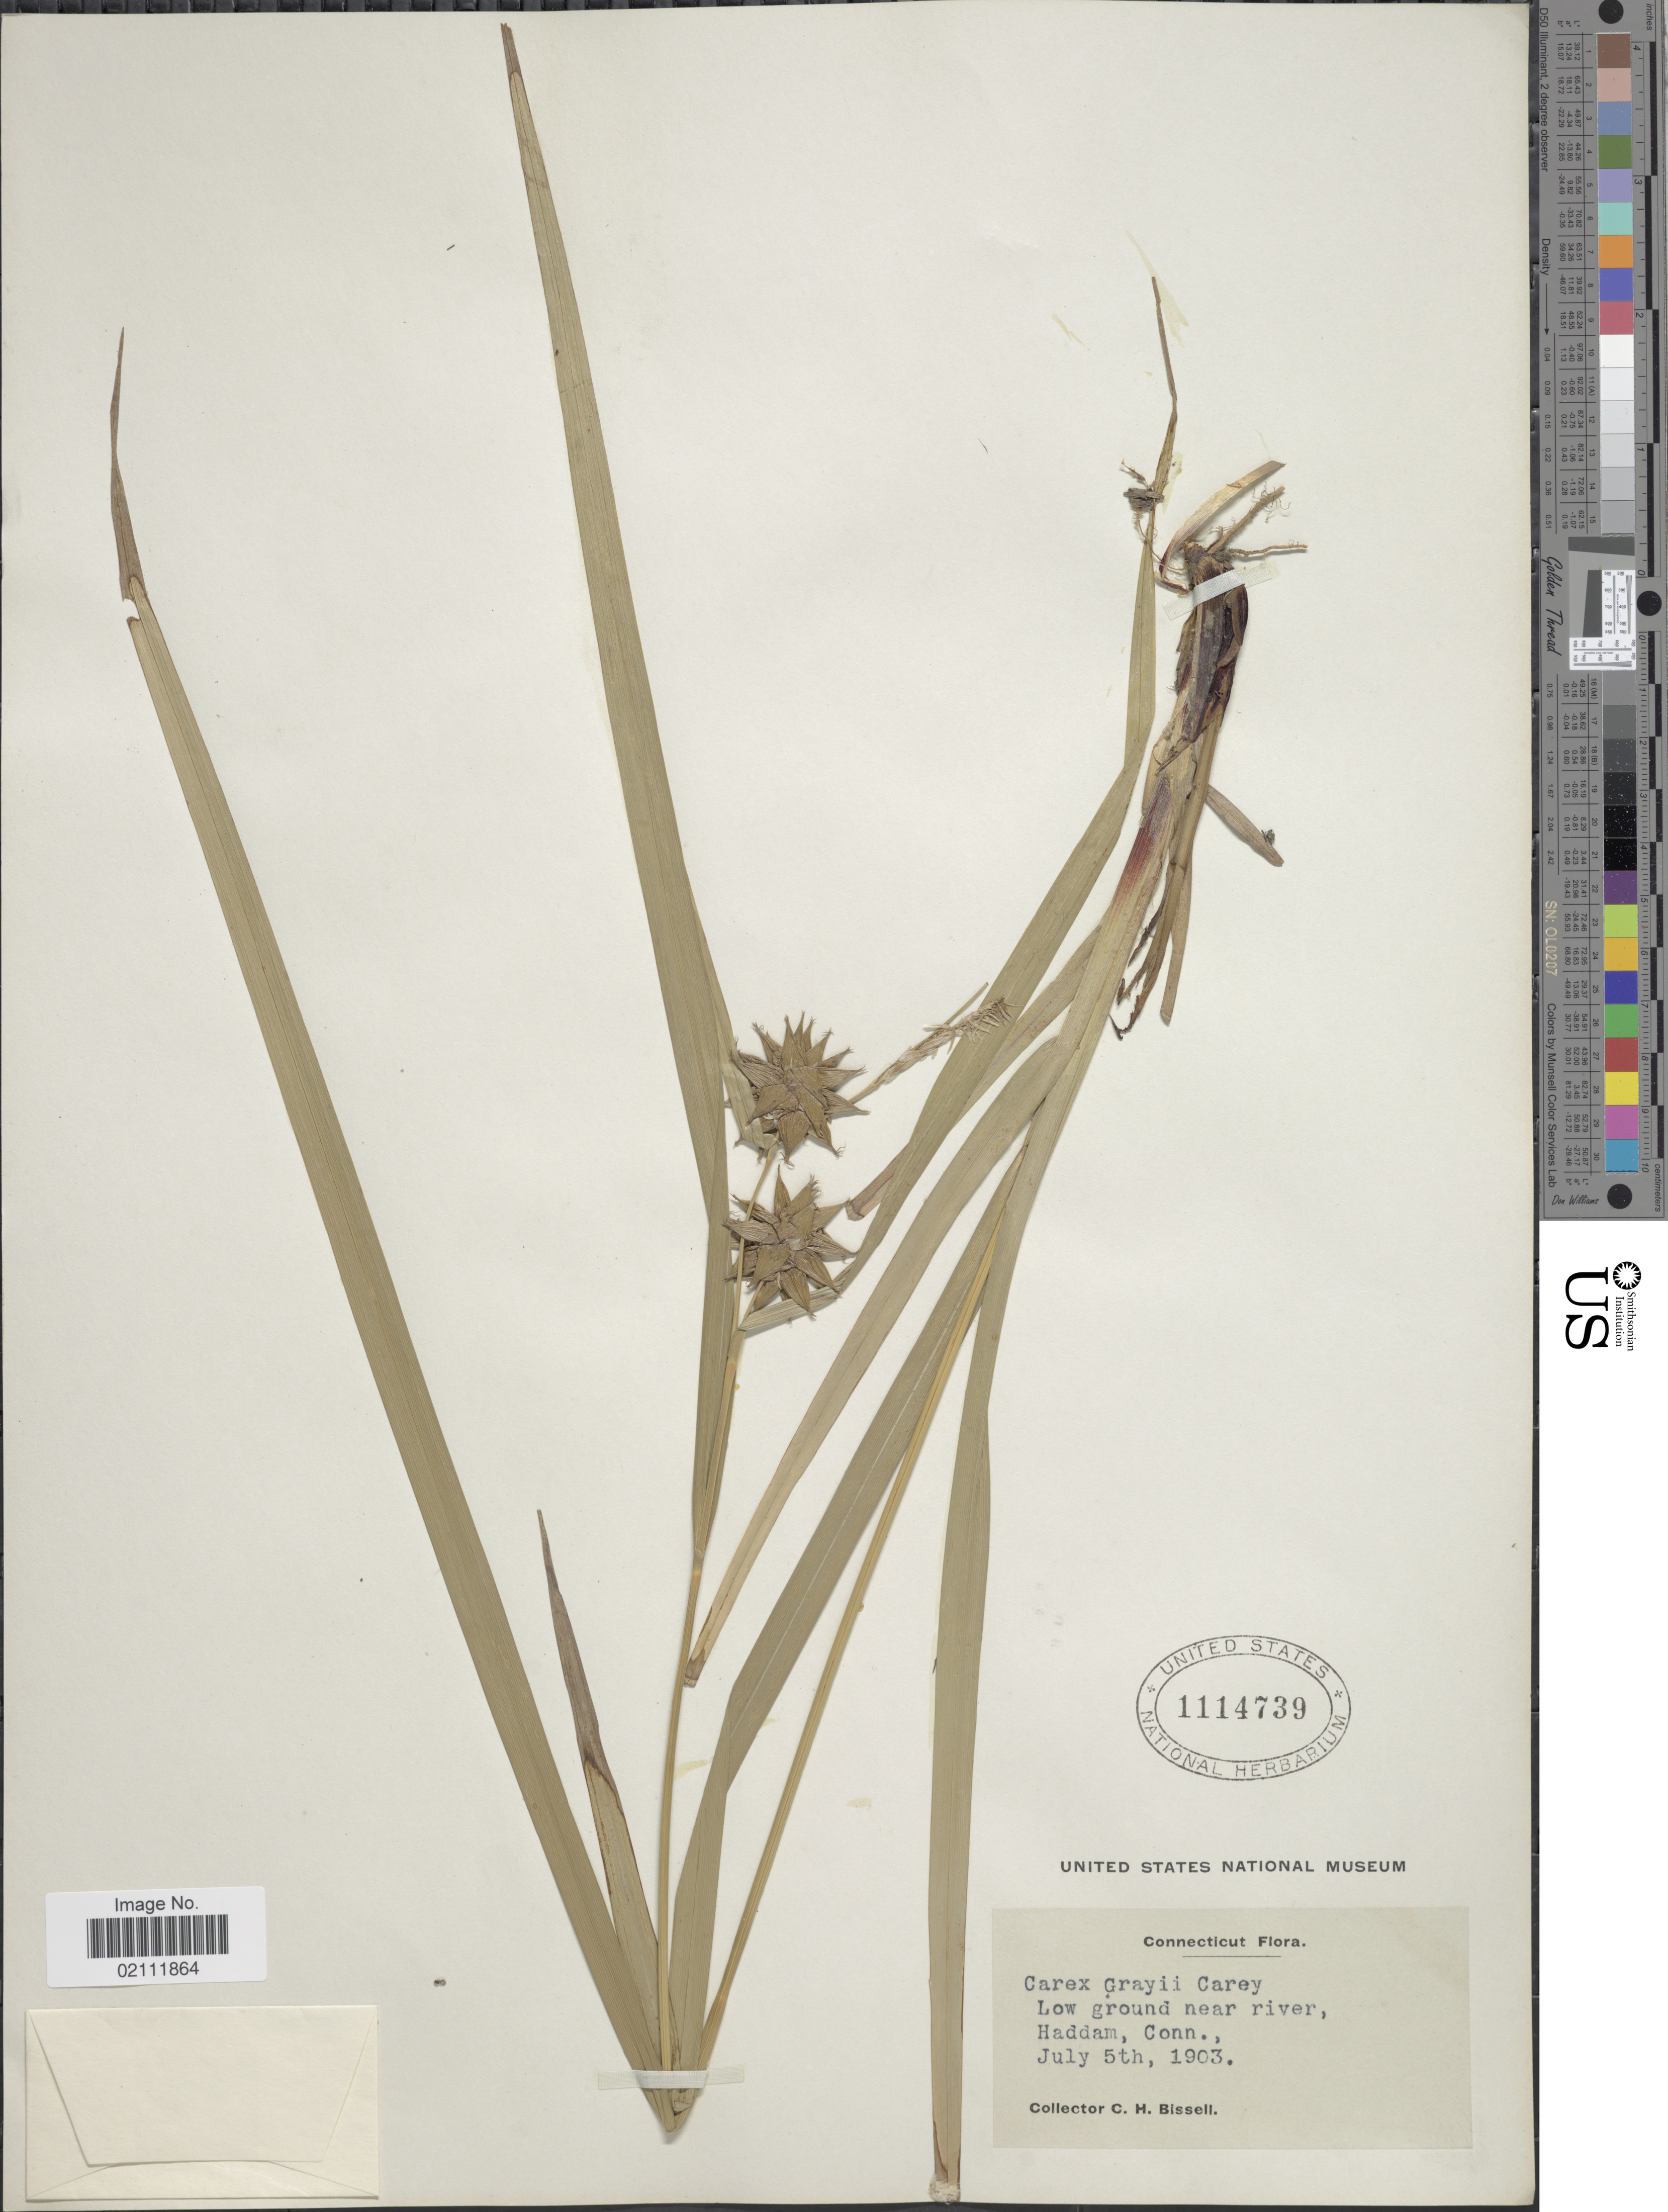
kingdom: Plantae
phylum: Tracheophyta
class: Liliopsida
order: Poales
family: Cyperaceae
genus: Carex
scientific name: Carex grayi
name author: J. Carey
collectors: C. Bissell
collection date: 1903-07-05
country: United States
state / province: Connecticut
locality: Low ground near river, Haddam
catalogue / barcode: US 1114739